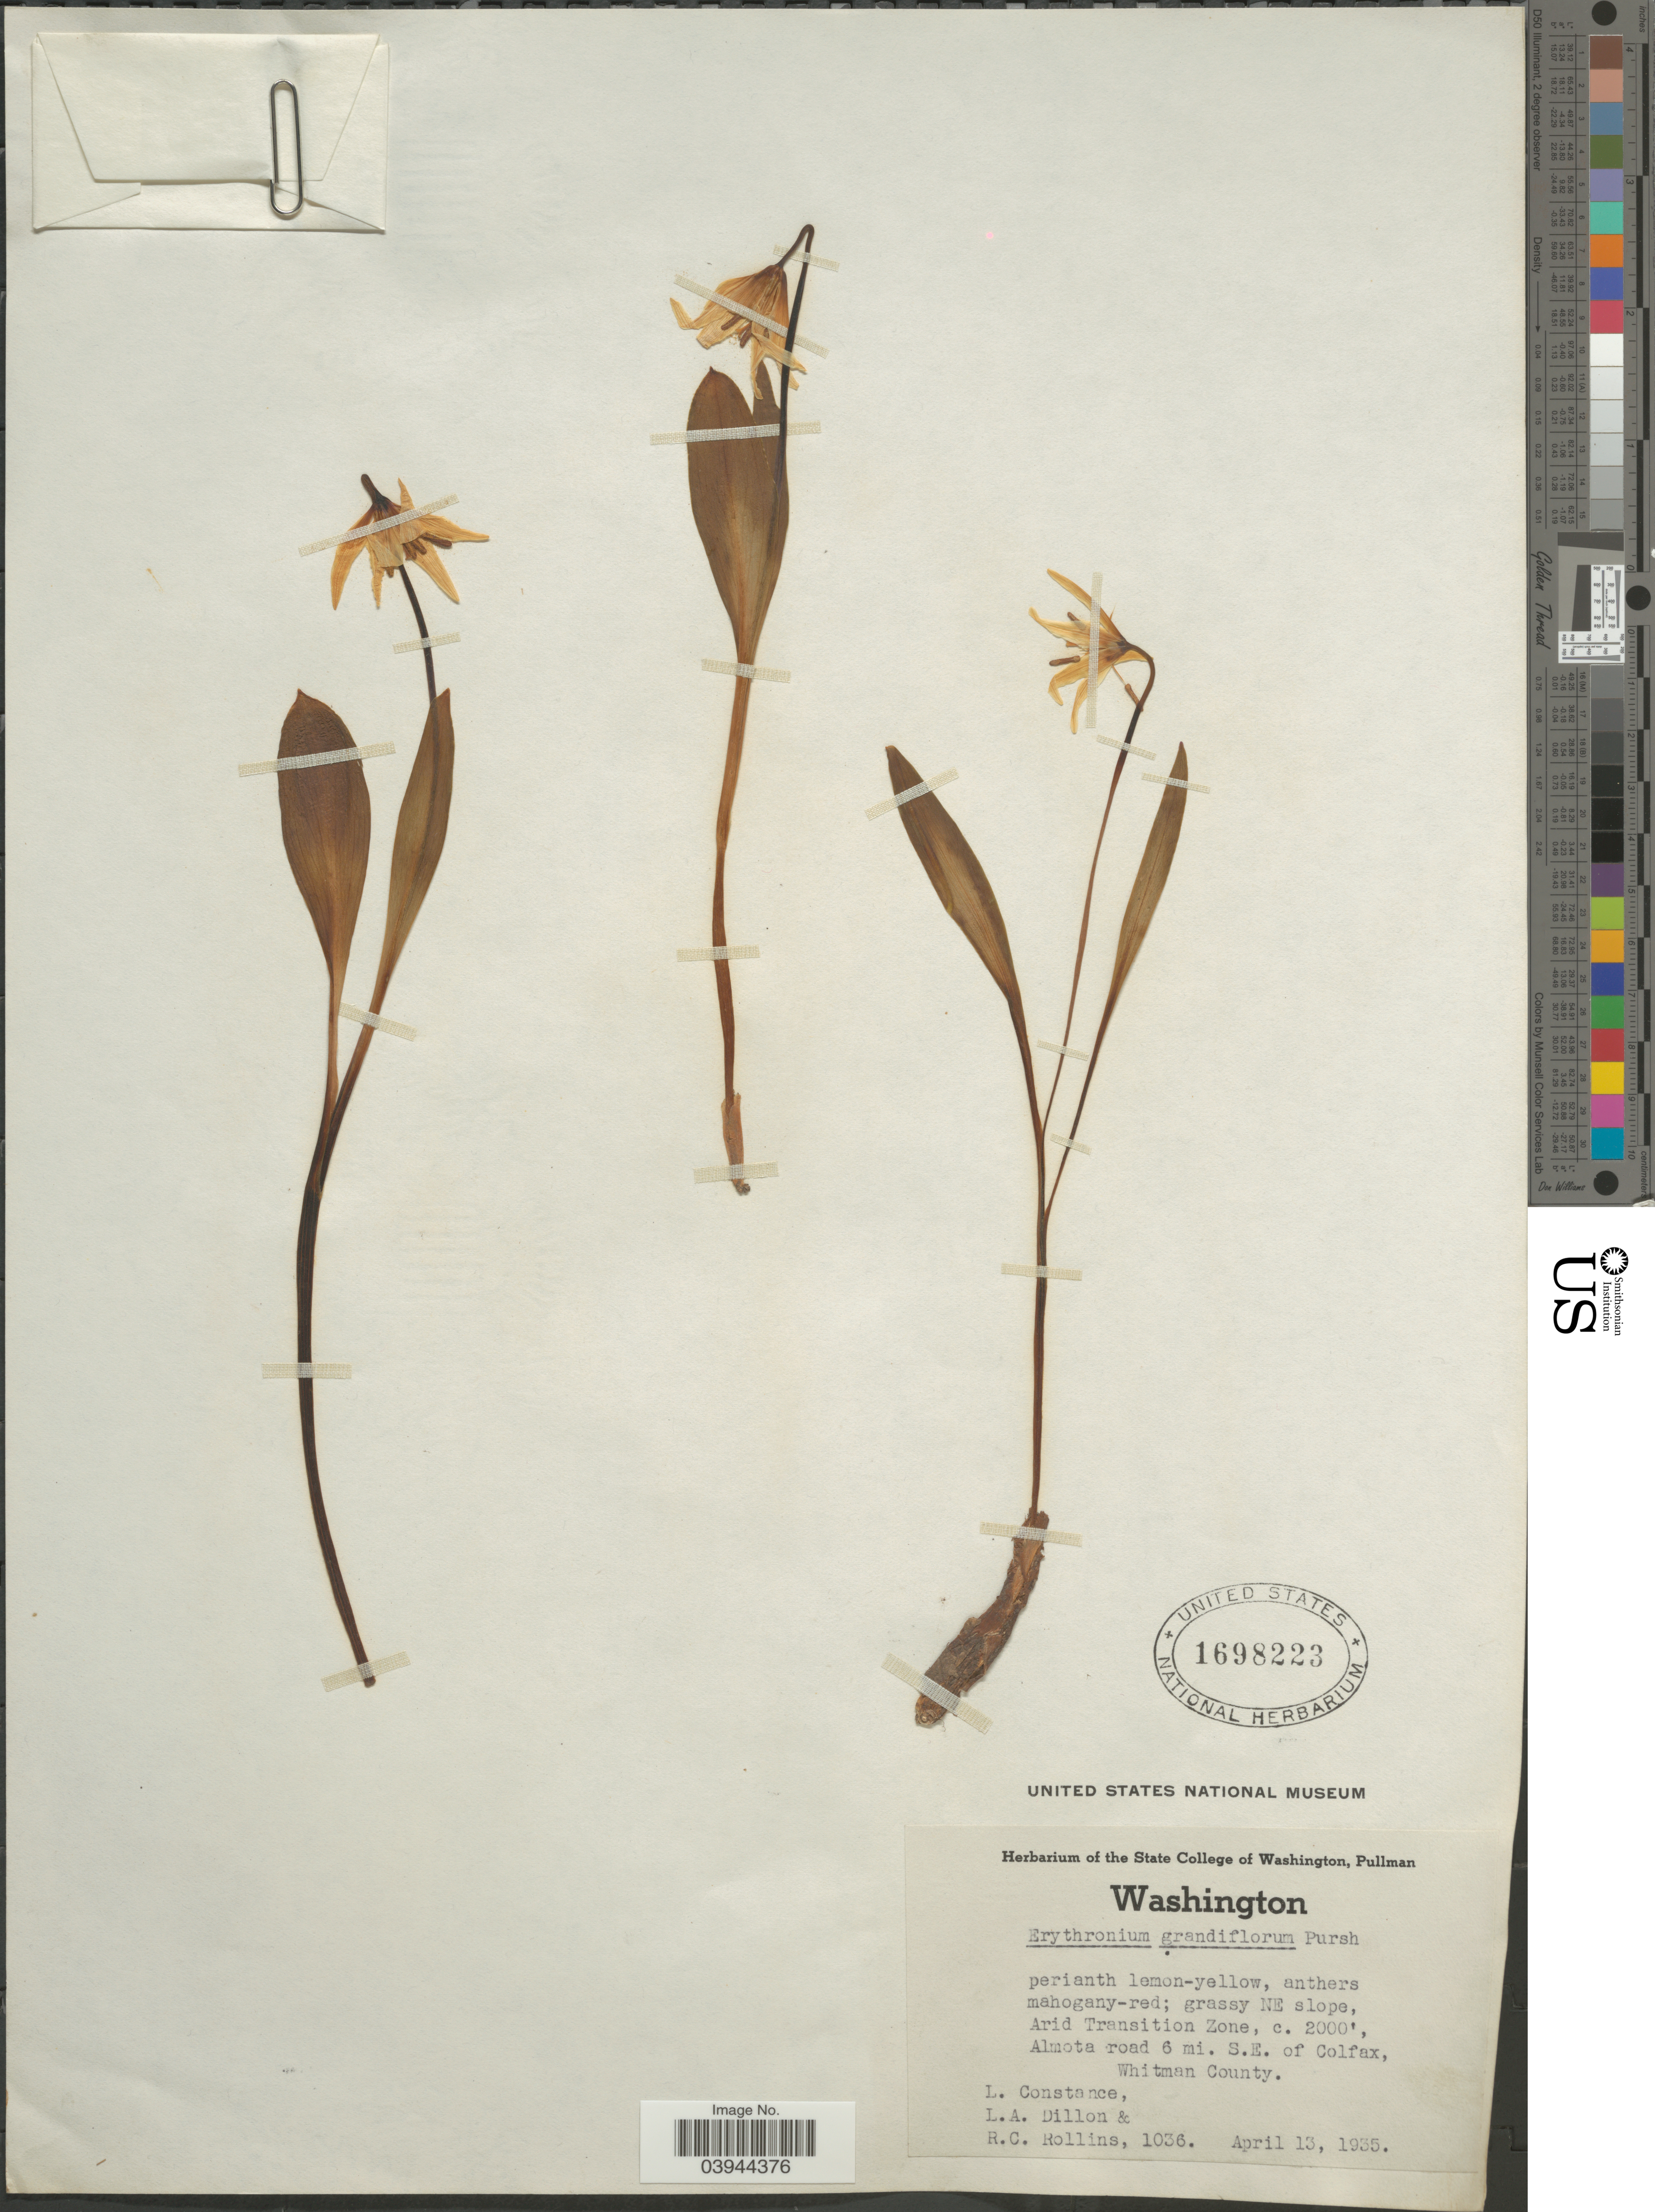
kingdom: Plantae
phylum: Tracheophyta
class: Liliopsida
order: Liliales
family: Liliaceae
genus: Erythronium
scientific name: Erythronium grandiflorum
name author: Pursh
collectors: L. Constance, L. Dillon & R. C. Rollins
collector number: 1036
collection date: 1935-04-13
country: United States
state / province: Washington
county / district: Whitman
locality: Grassy NE slopes, Arid Transition Zone. Almota road 6 mi. S.E. of Colfax, Whitman County.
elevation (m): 610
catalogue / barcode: US 1698223